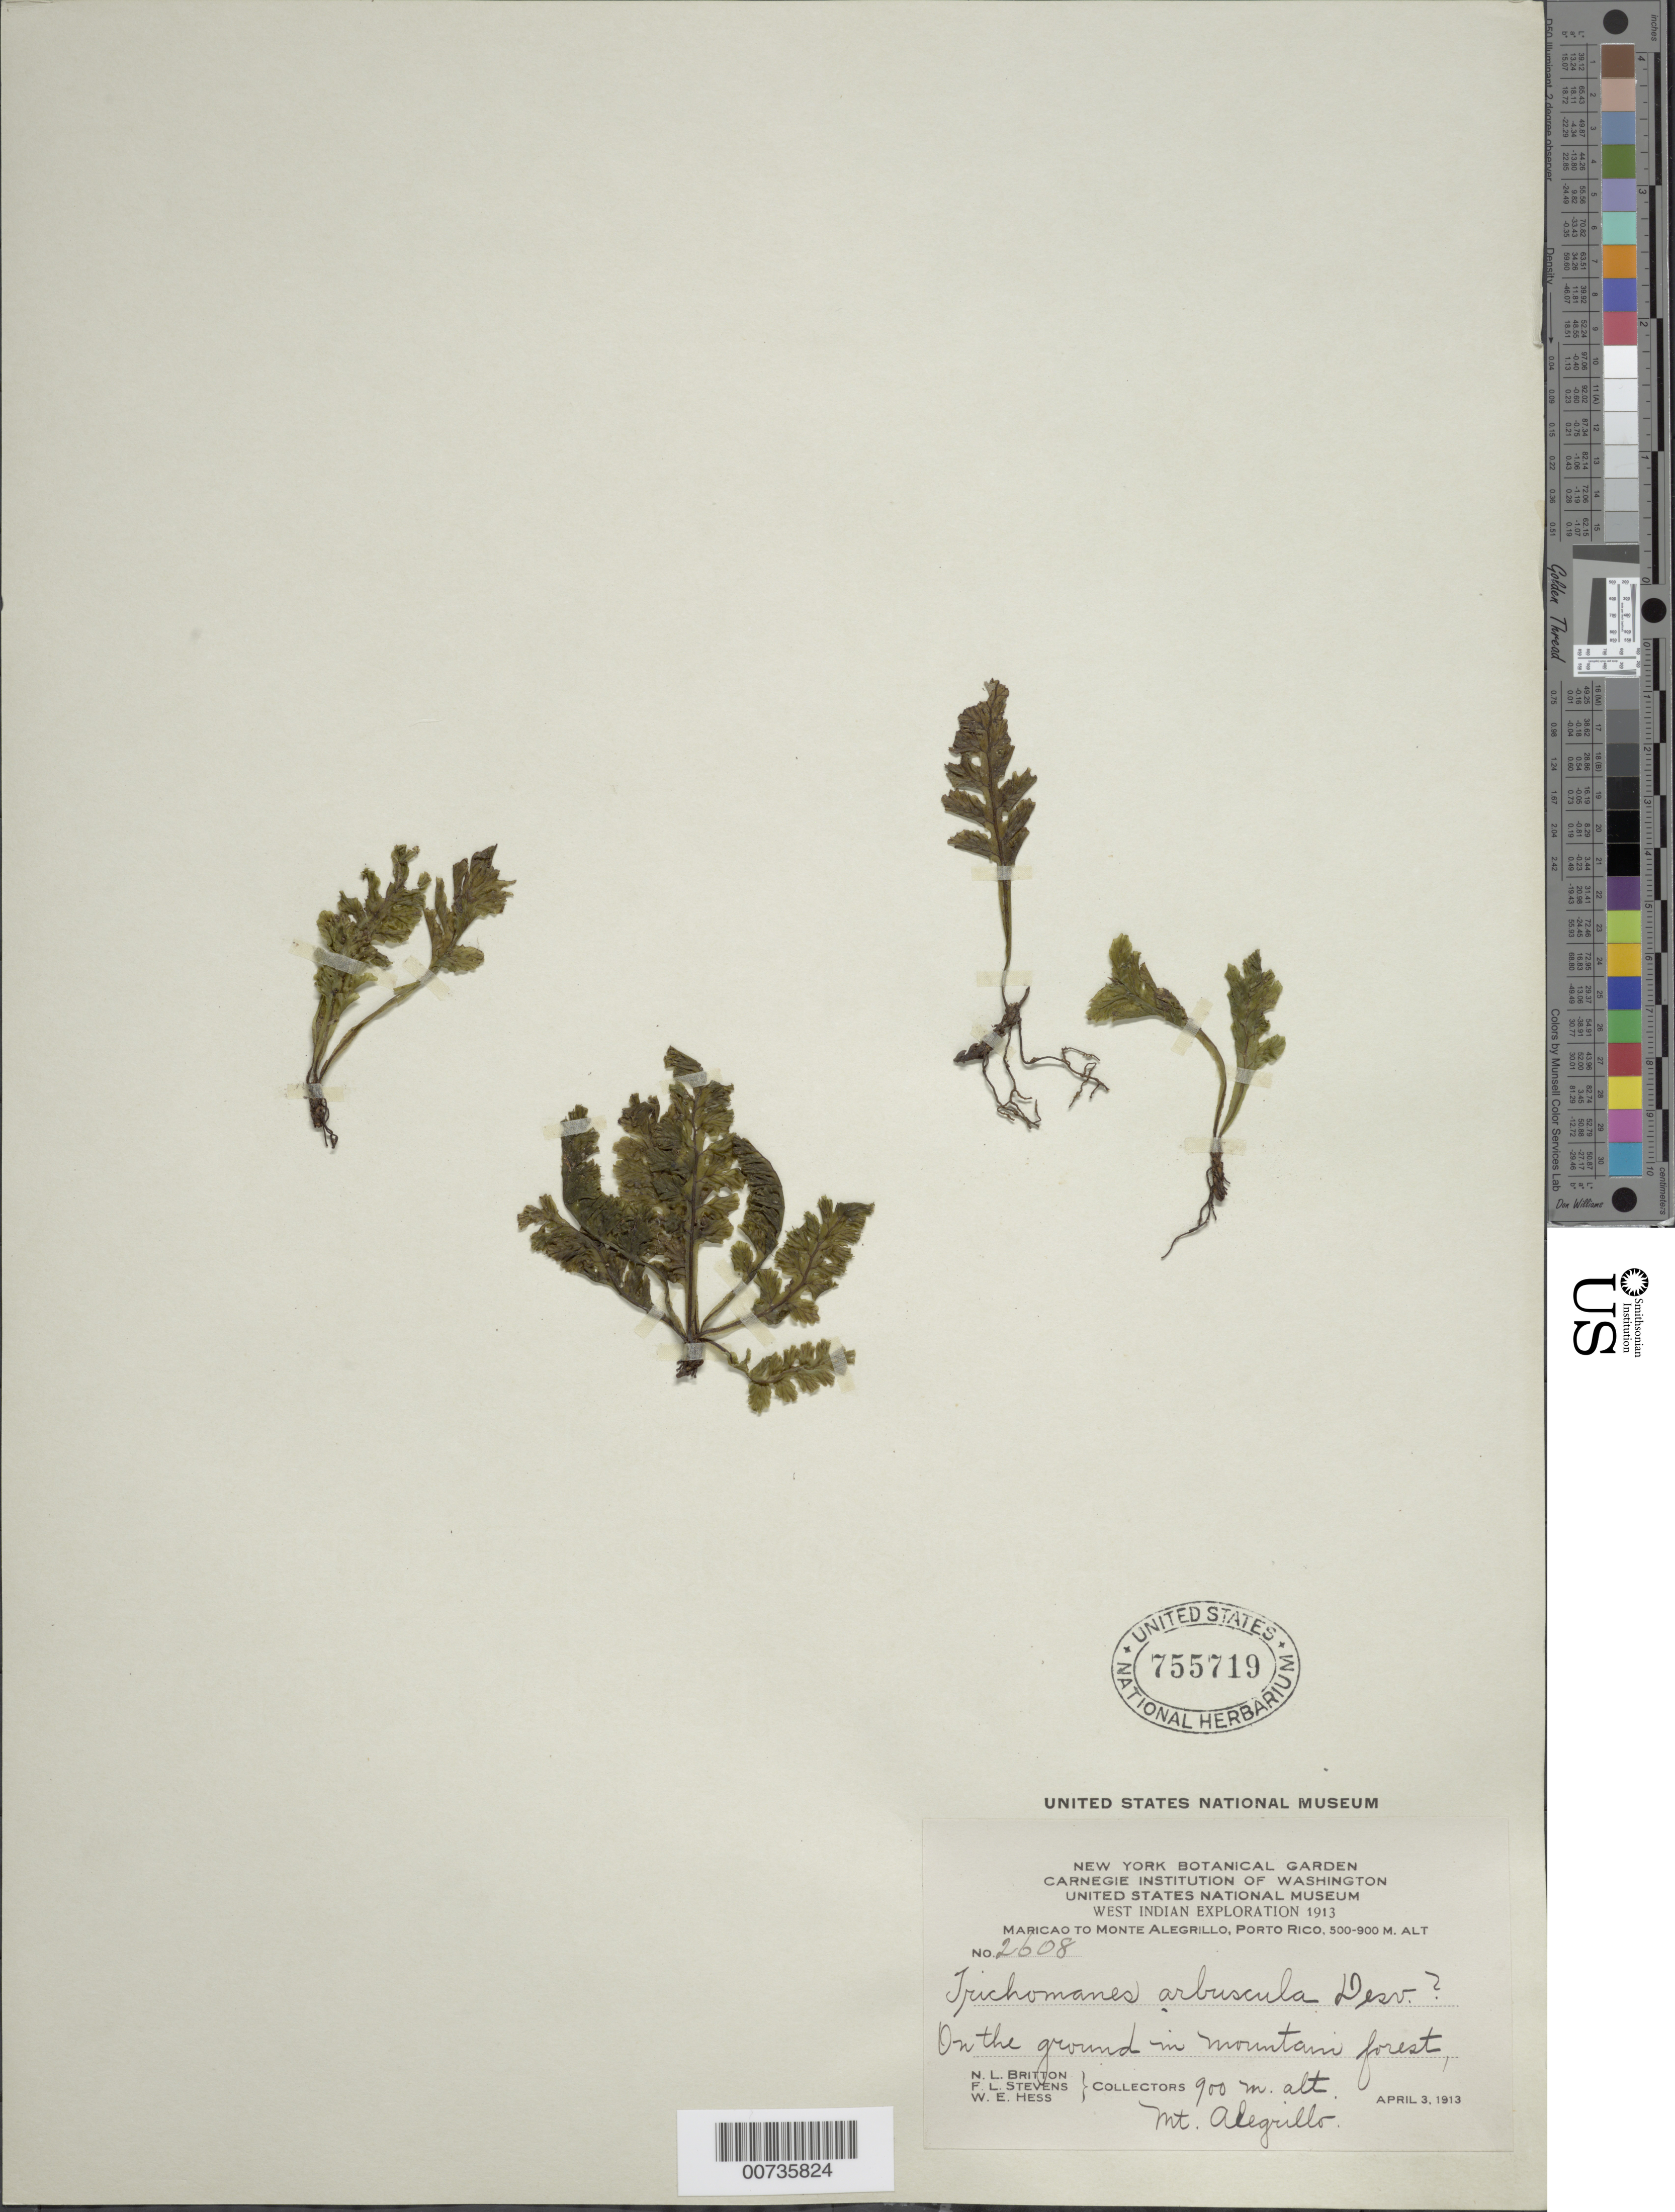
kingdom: Plantae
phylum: Tracheophyta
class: Polypodiopsida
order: Hymenophyllales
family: Hymenophyllaceae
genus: Trichomanes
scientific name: Trichomanes holopterum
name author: Kunze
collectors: N. Britton, F. L. Stevens & W. Hess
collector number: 2608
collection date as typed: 03 Apr 1913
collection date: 1913-04-03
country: Puerto Rico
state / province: Maricao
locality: Maricao to Monte Alegrillo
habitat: On the ground in mountain forest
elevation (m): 900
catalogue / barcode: US 755719